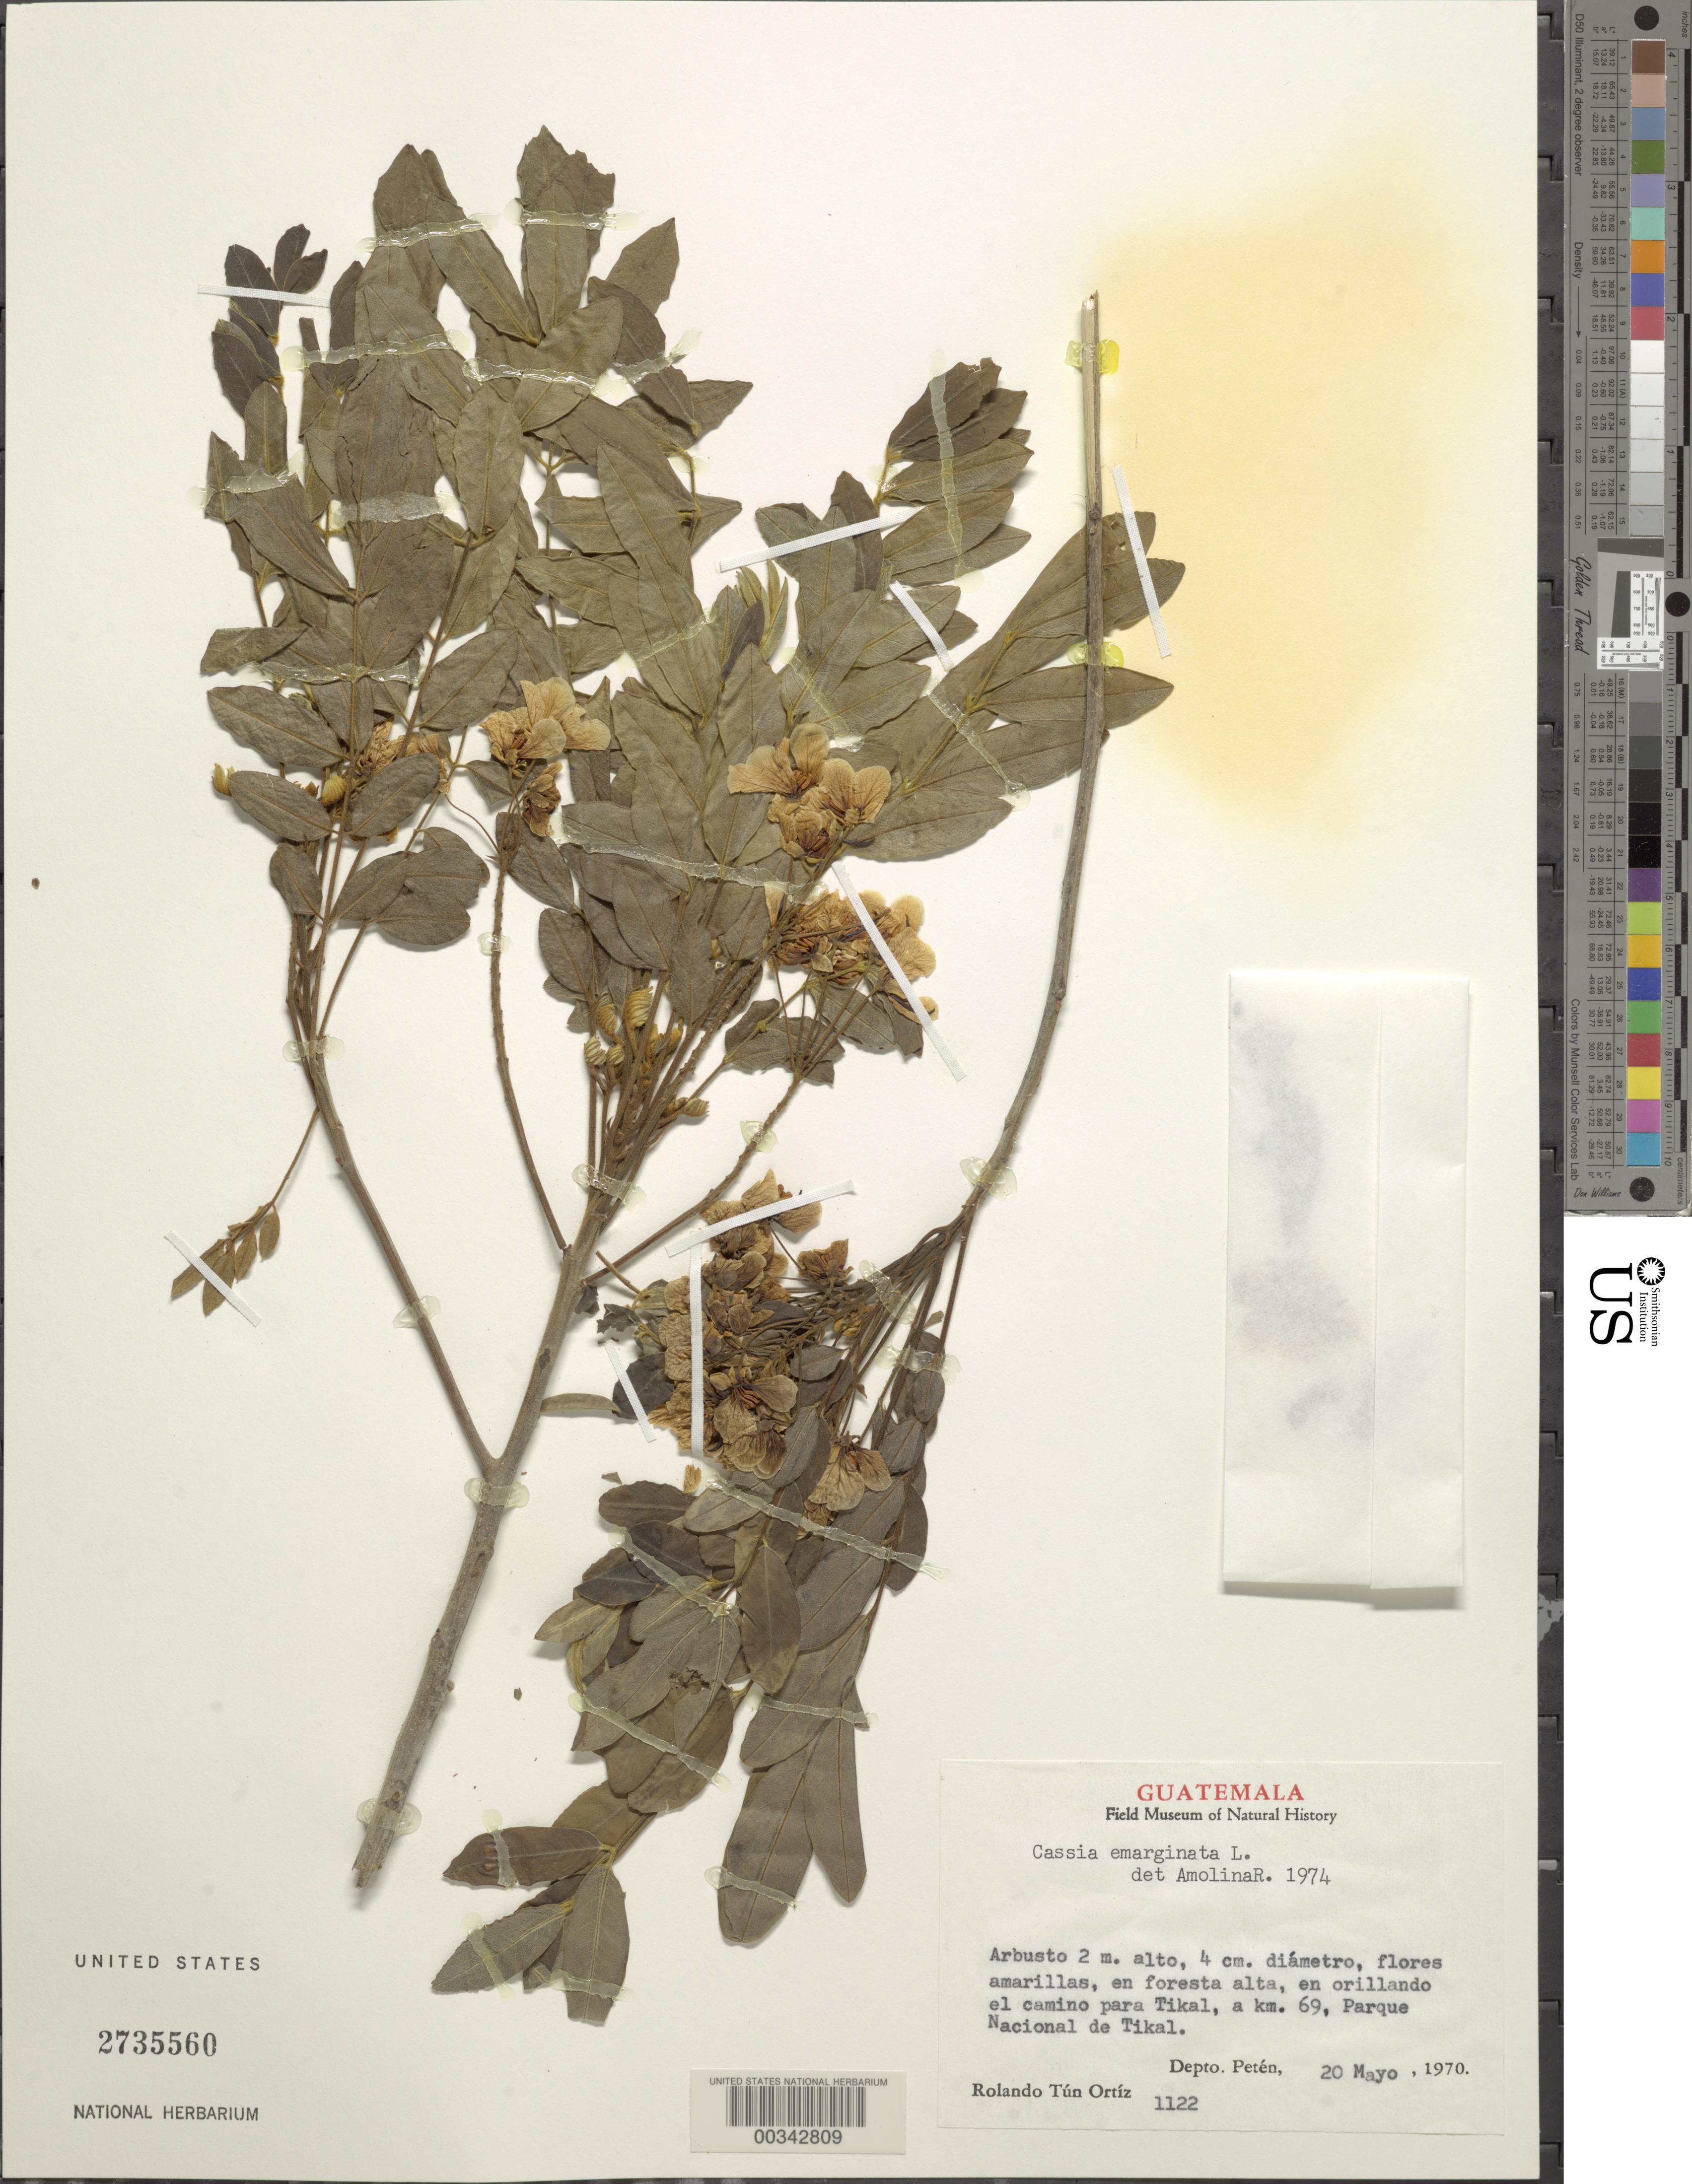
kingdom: Plantae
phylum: Tracheophyta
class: Magnoliopsida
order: Fabales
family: Fabaceae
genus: Senna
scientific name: Senna emarginata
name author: L.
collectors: R. Tún Ortiz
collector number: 1122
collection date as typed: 20 May 1970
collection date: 1970-05-20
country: Guatemala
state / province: El Petén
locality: Along road to Tikal, km 69, Parque Nacional de Tikal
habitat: Edge of road, tall forest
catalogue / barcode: US 2735560